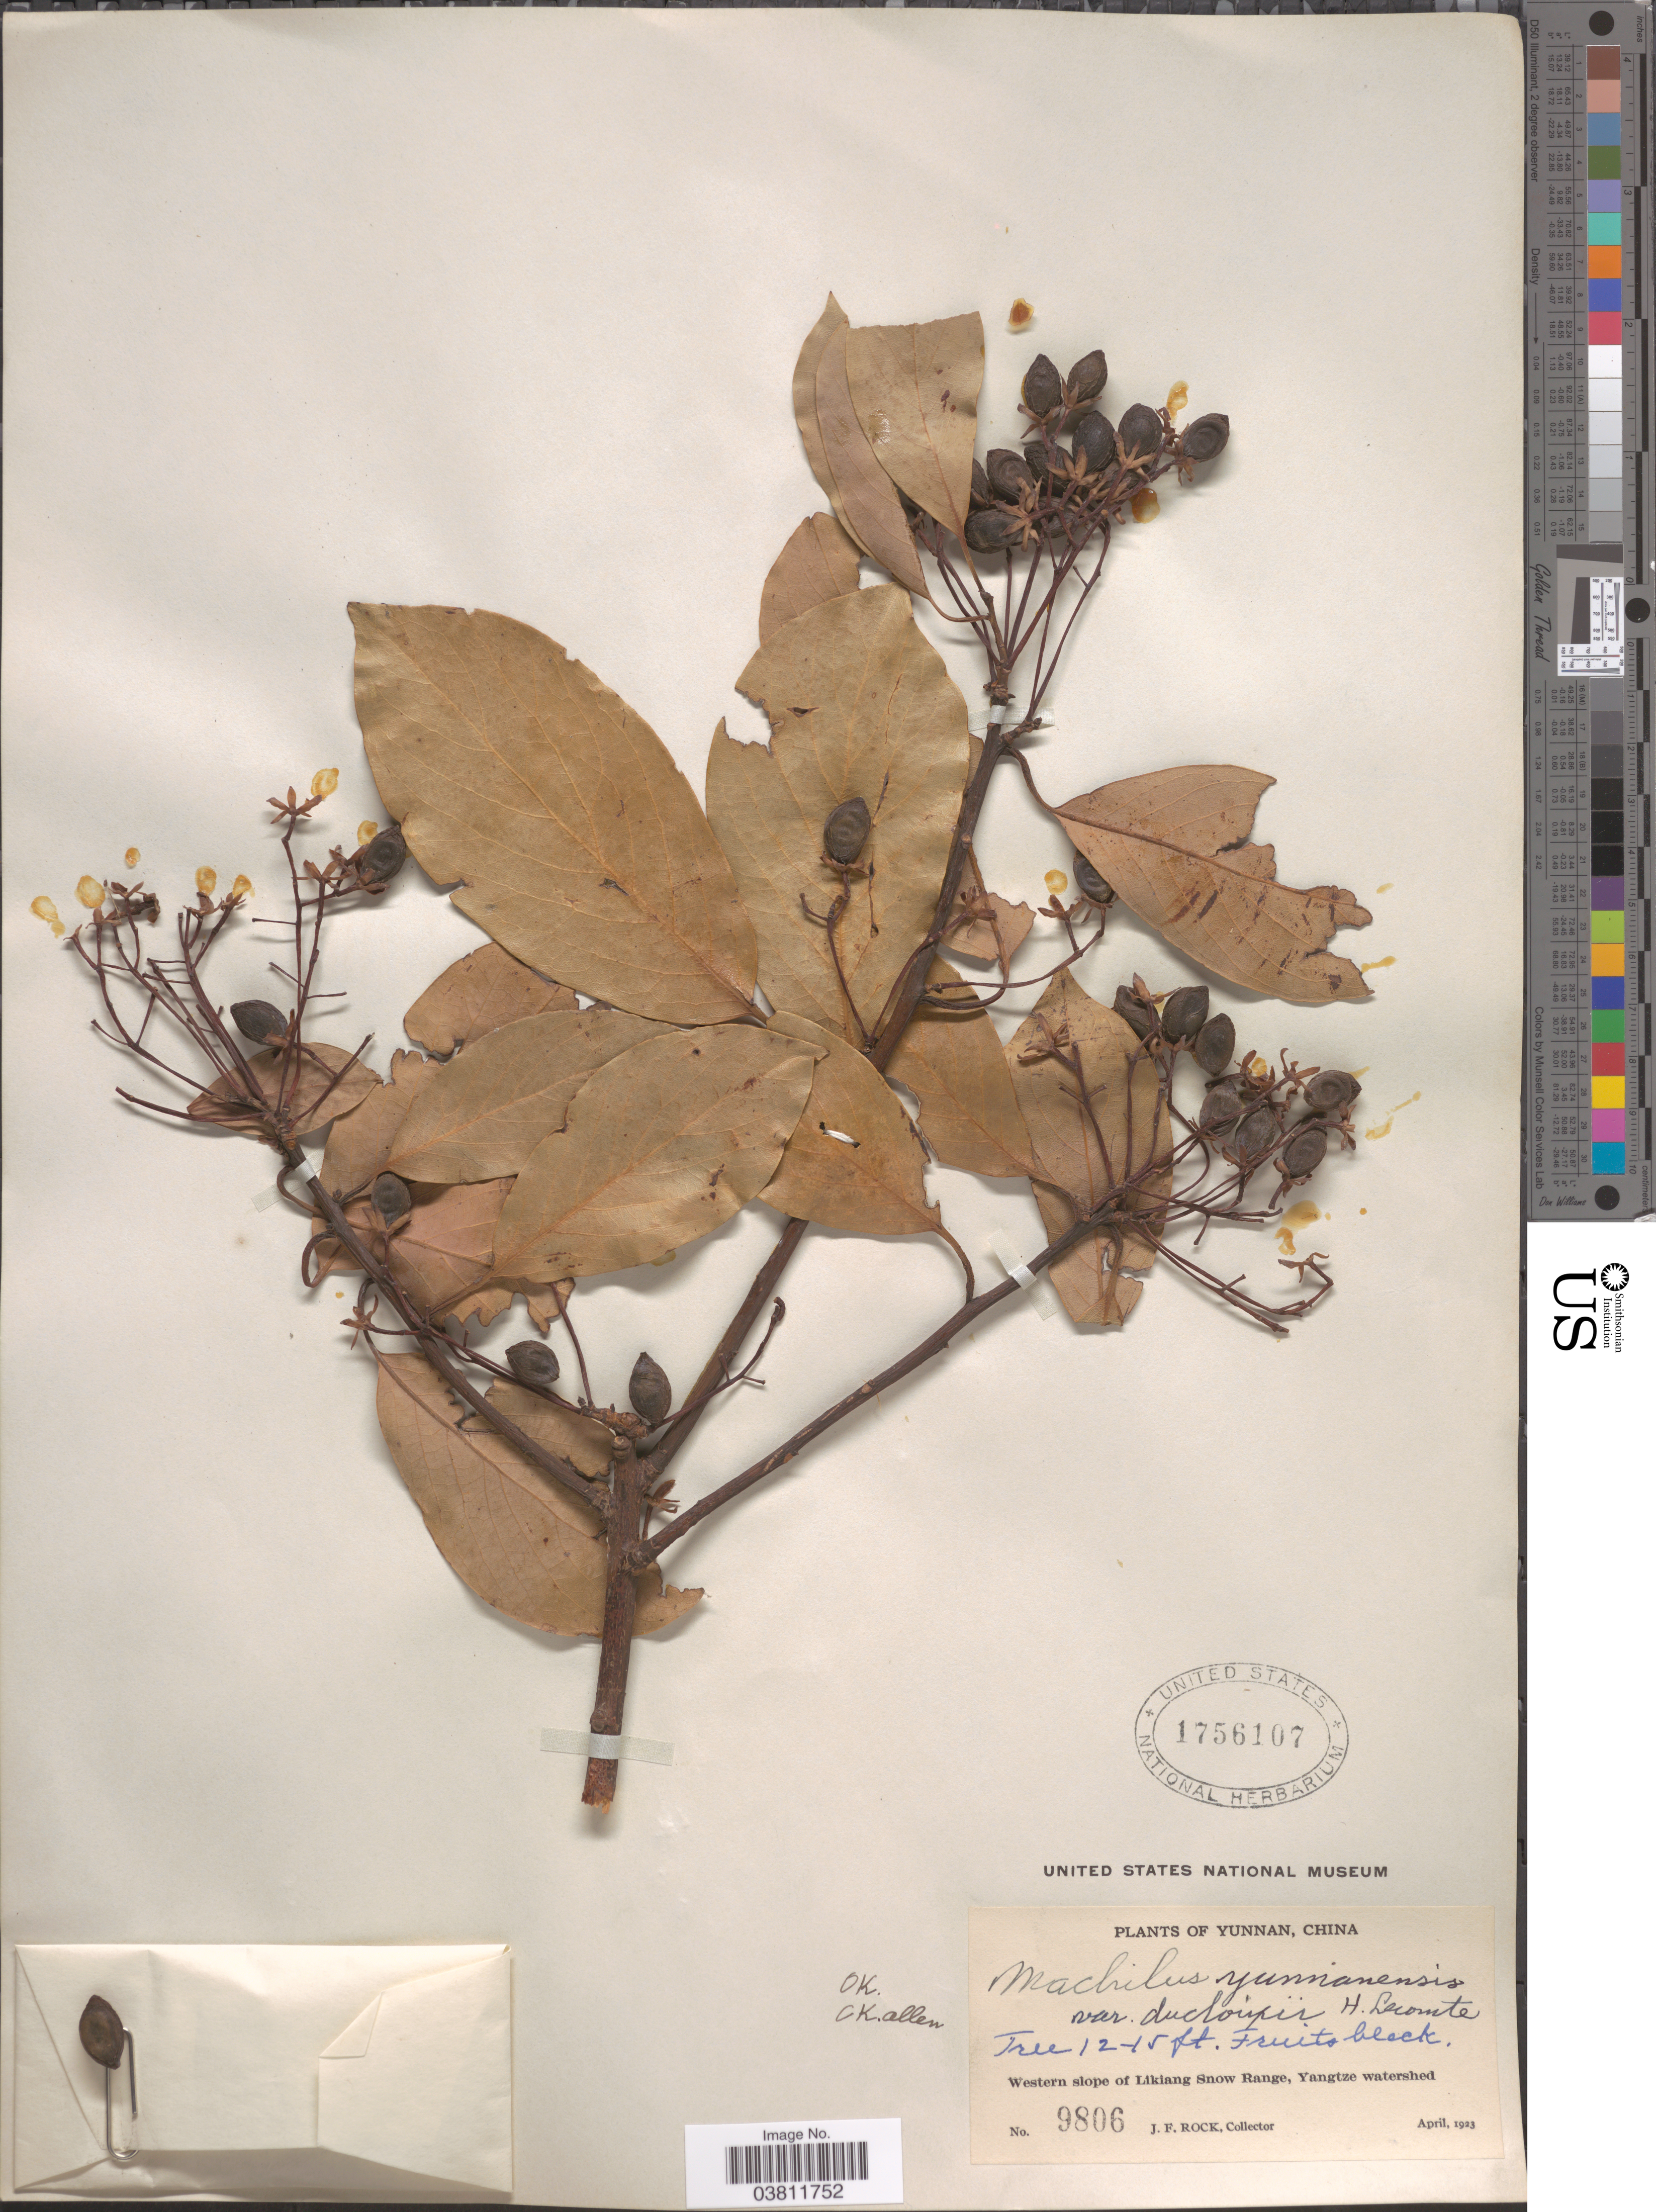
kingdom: Plantae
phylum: Tracheophyta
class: Magnoliopsida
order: Laurales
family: Lauraceae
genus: Machilus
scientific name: Machilus yunnanensis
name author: Lecomte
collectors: J. Rock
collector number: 9806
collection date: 1923-04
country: China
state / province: Yunnan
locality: Western slope of Likiang Snow Range, Yangtze watershed.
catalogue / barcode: US 1756107